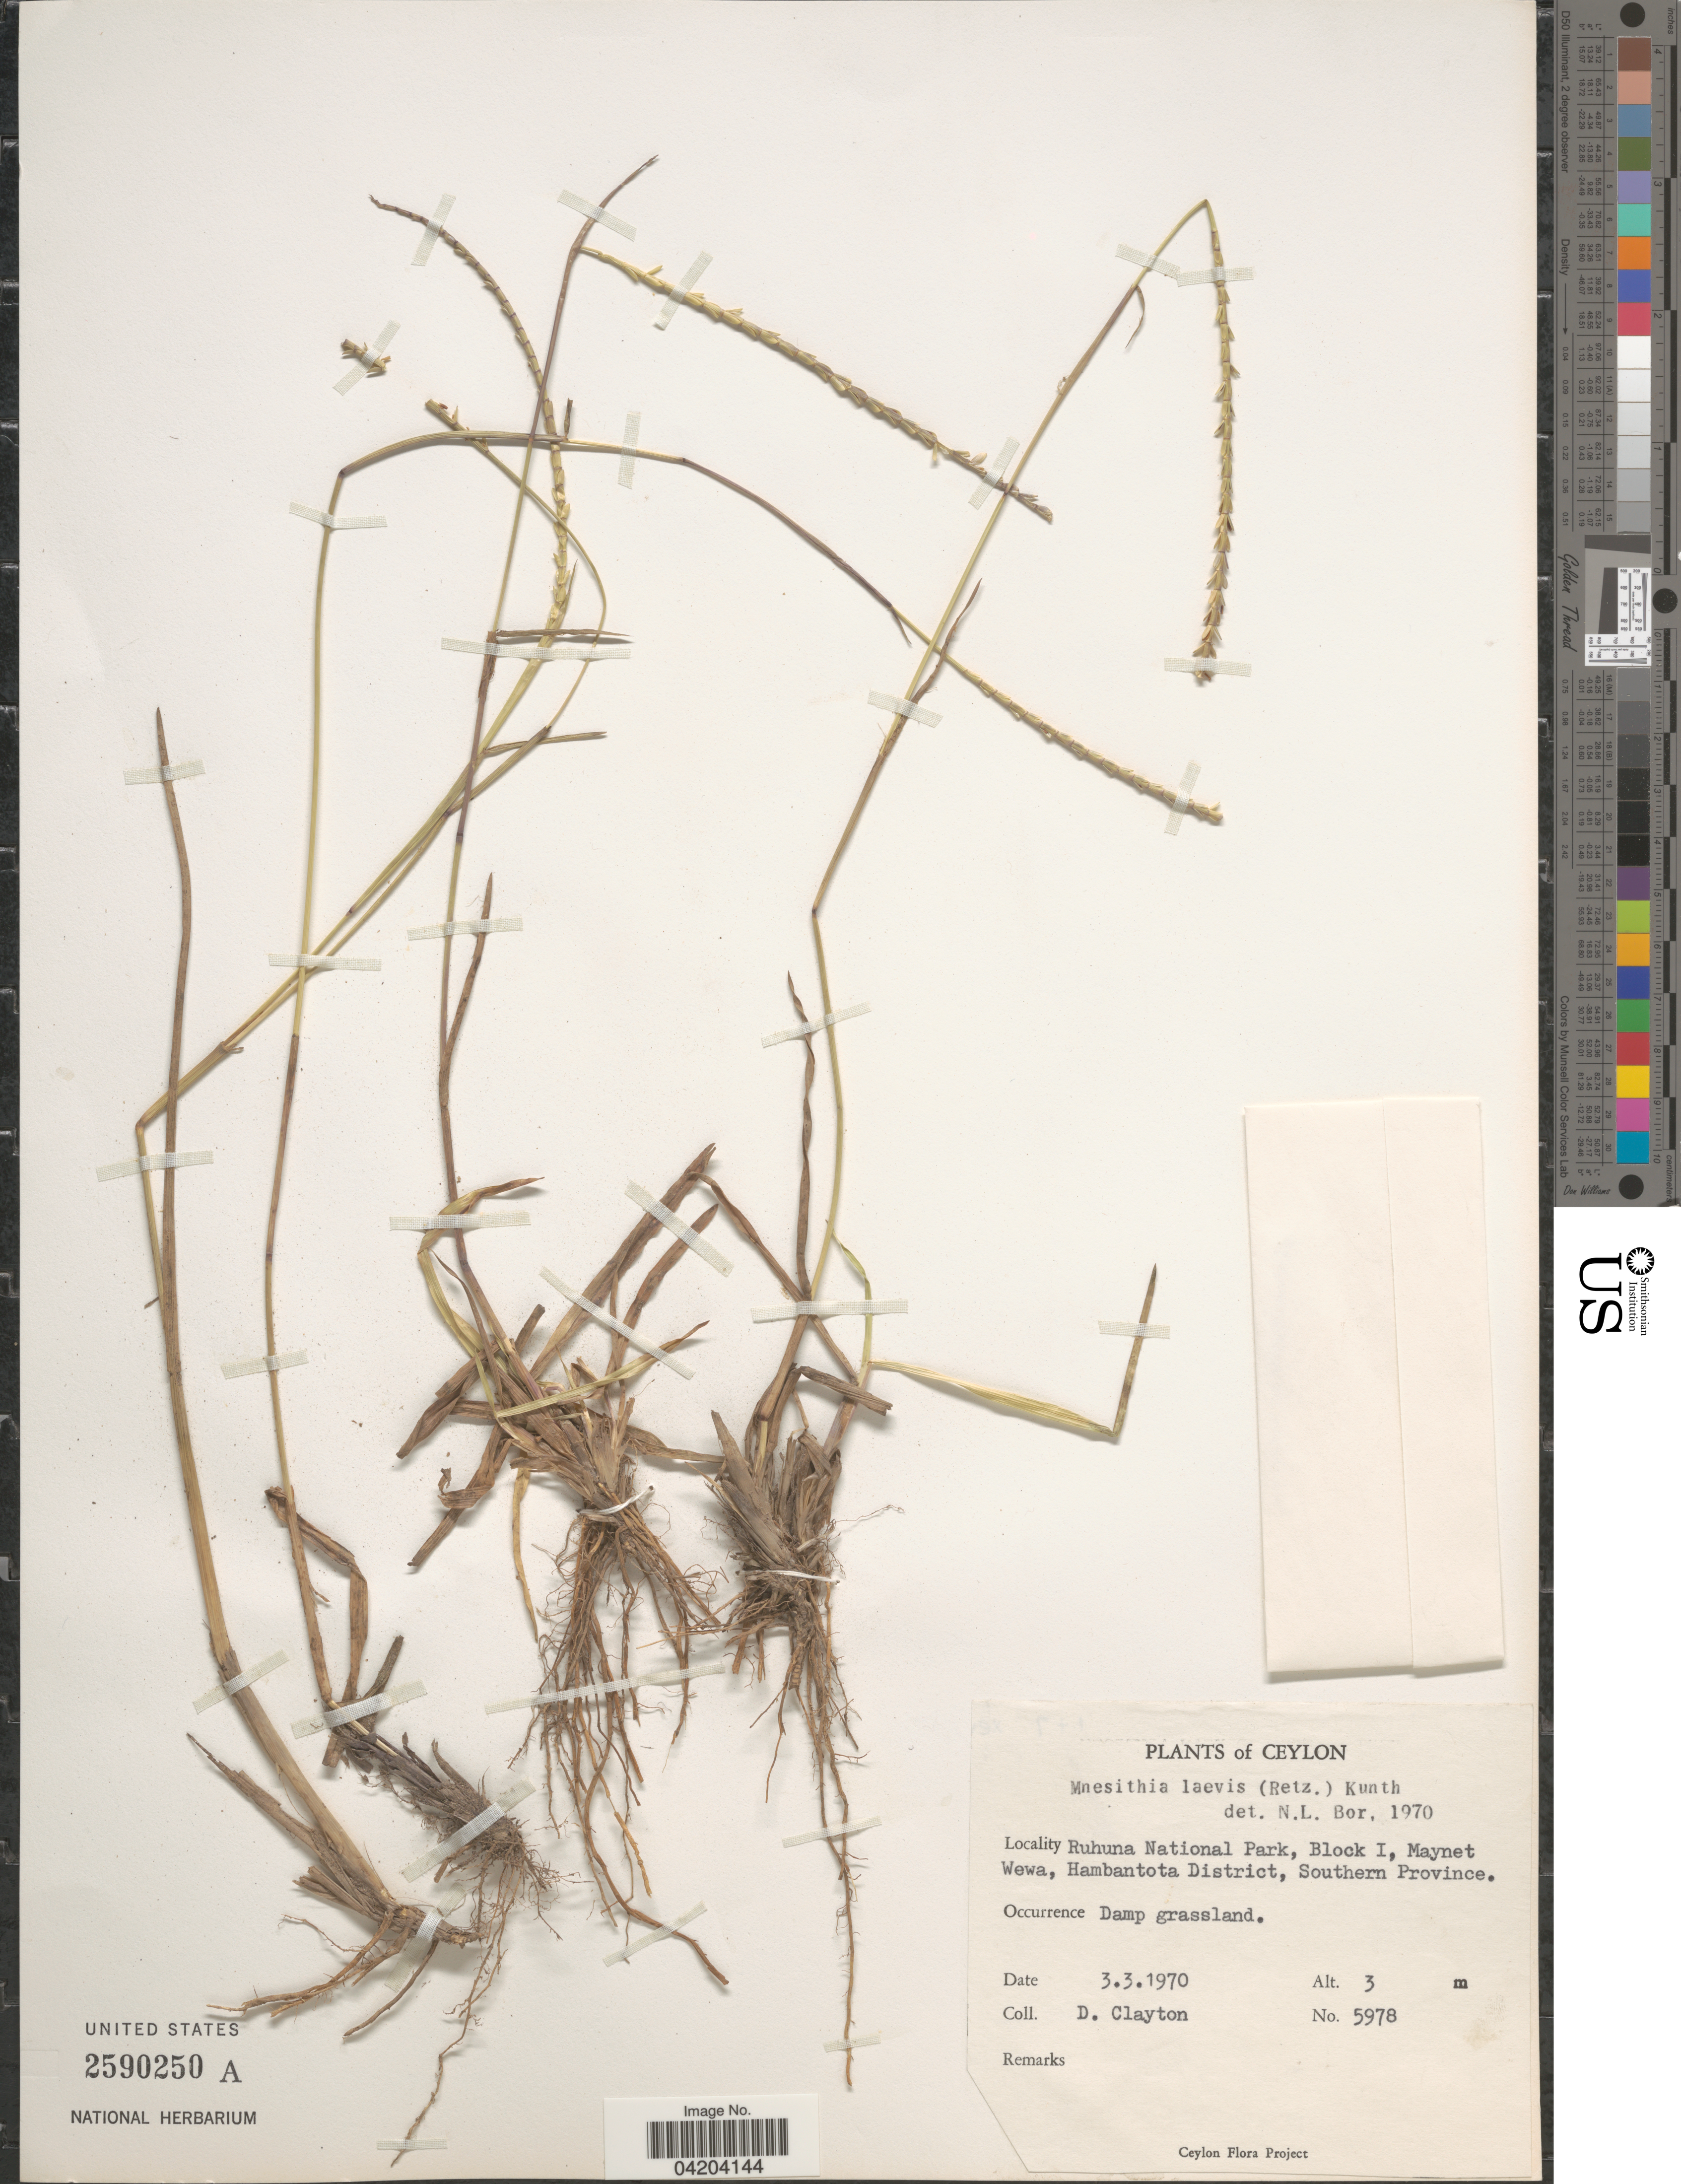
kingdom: Plantae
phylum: Tracheophyta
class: Liliopsida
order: Poales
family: Poaceae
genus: Mnesithea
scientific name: Mnesithea laevis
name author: (Retz.) Kunth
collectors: D. Clayton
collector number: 5978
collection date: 1970-03-03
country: Sri Lanka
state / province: Southern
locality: Ceylon. Rahuna National Park, Block I, Maynet Wewa, Hambantota District.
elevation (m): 3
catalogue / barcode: US 2590250A